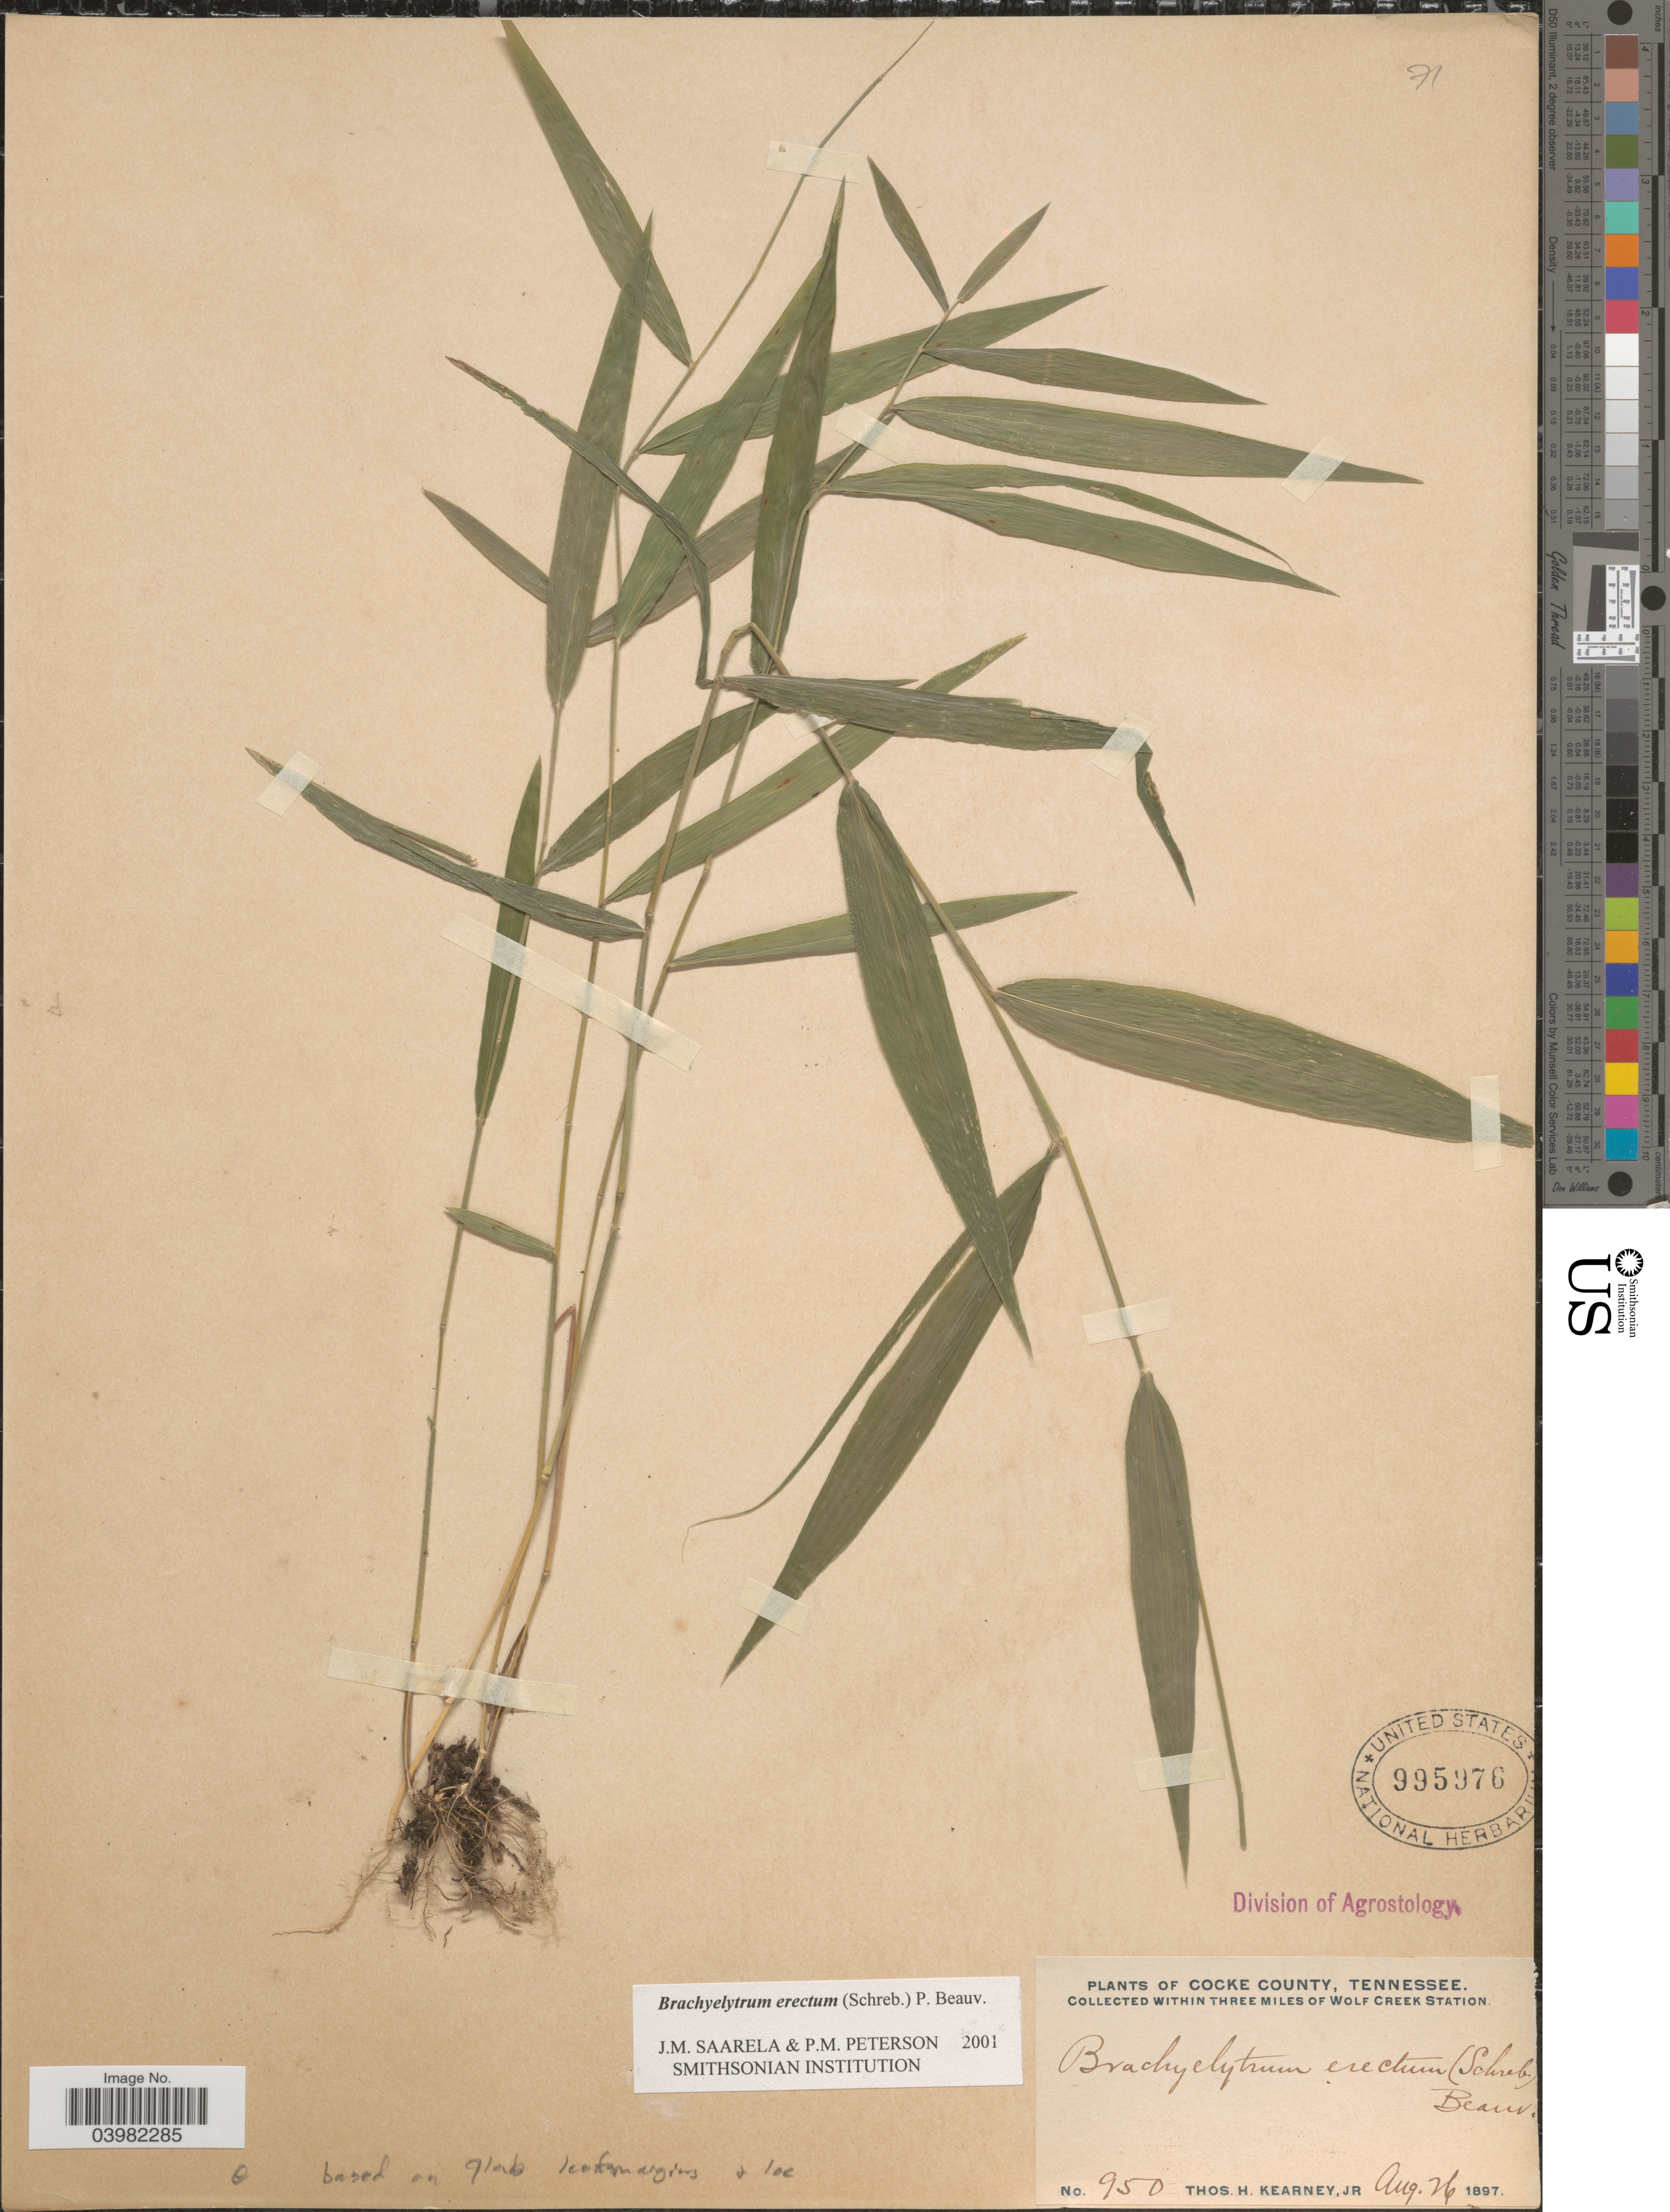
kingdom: Plantae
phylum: Tracheophyta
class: Liliopsida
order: Poales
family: Poaceae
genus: Brachyelytrum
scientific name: Brachyelytrum erectum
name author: (Schreb.) P. Beauv.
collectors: T. H. Kearney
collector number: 950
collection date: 1897-08-26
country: United States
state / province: Tennessee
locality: Cocke County. Within three miles of Wolf Creek Station.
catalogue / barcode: US 995976